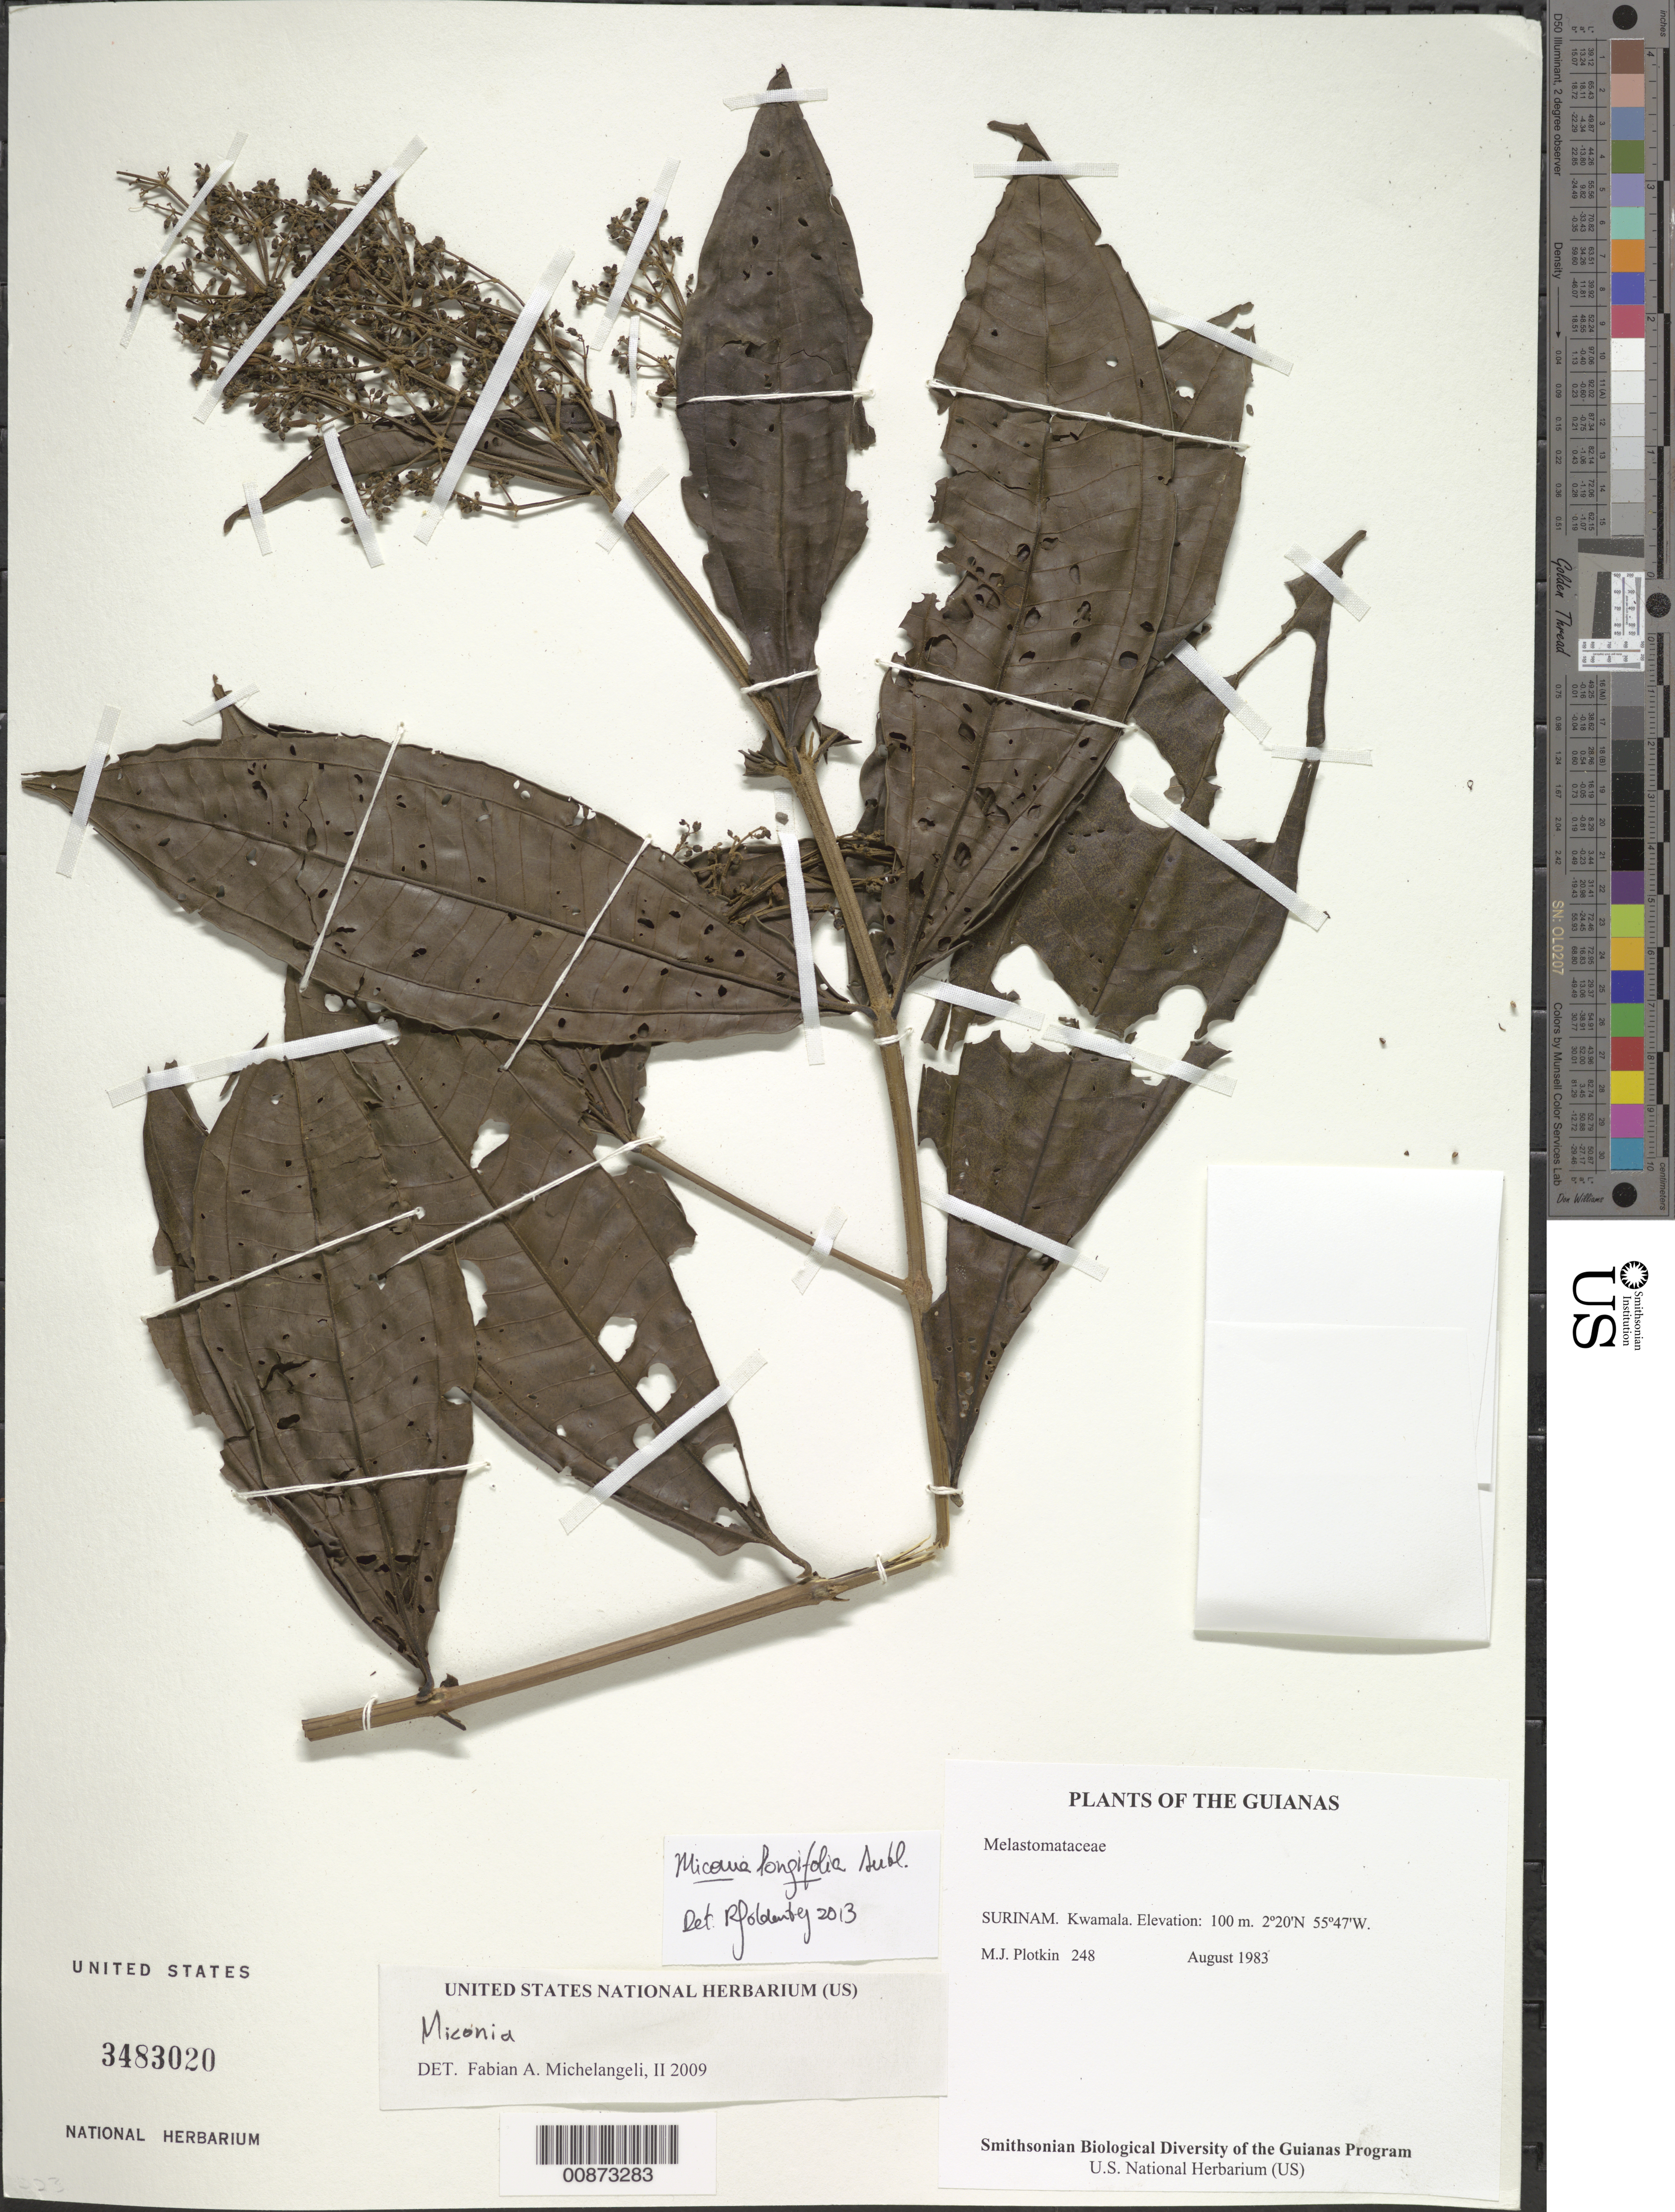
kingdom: Plantae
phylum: Tracheophyta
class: Magnoliopsida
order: Myrtales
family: Melastomataceae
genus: Miconia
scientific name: Miconia longifolia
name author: (Aubl.) DC.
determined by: Goldenberg, R.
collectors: M. Plotkin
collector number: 248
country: Suriname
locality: Kwamala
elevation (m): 100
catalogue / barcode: US 3483020